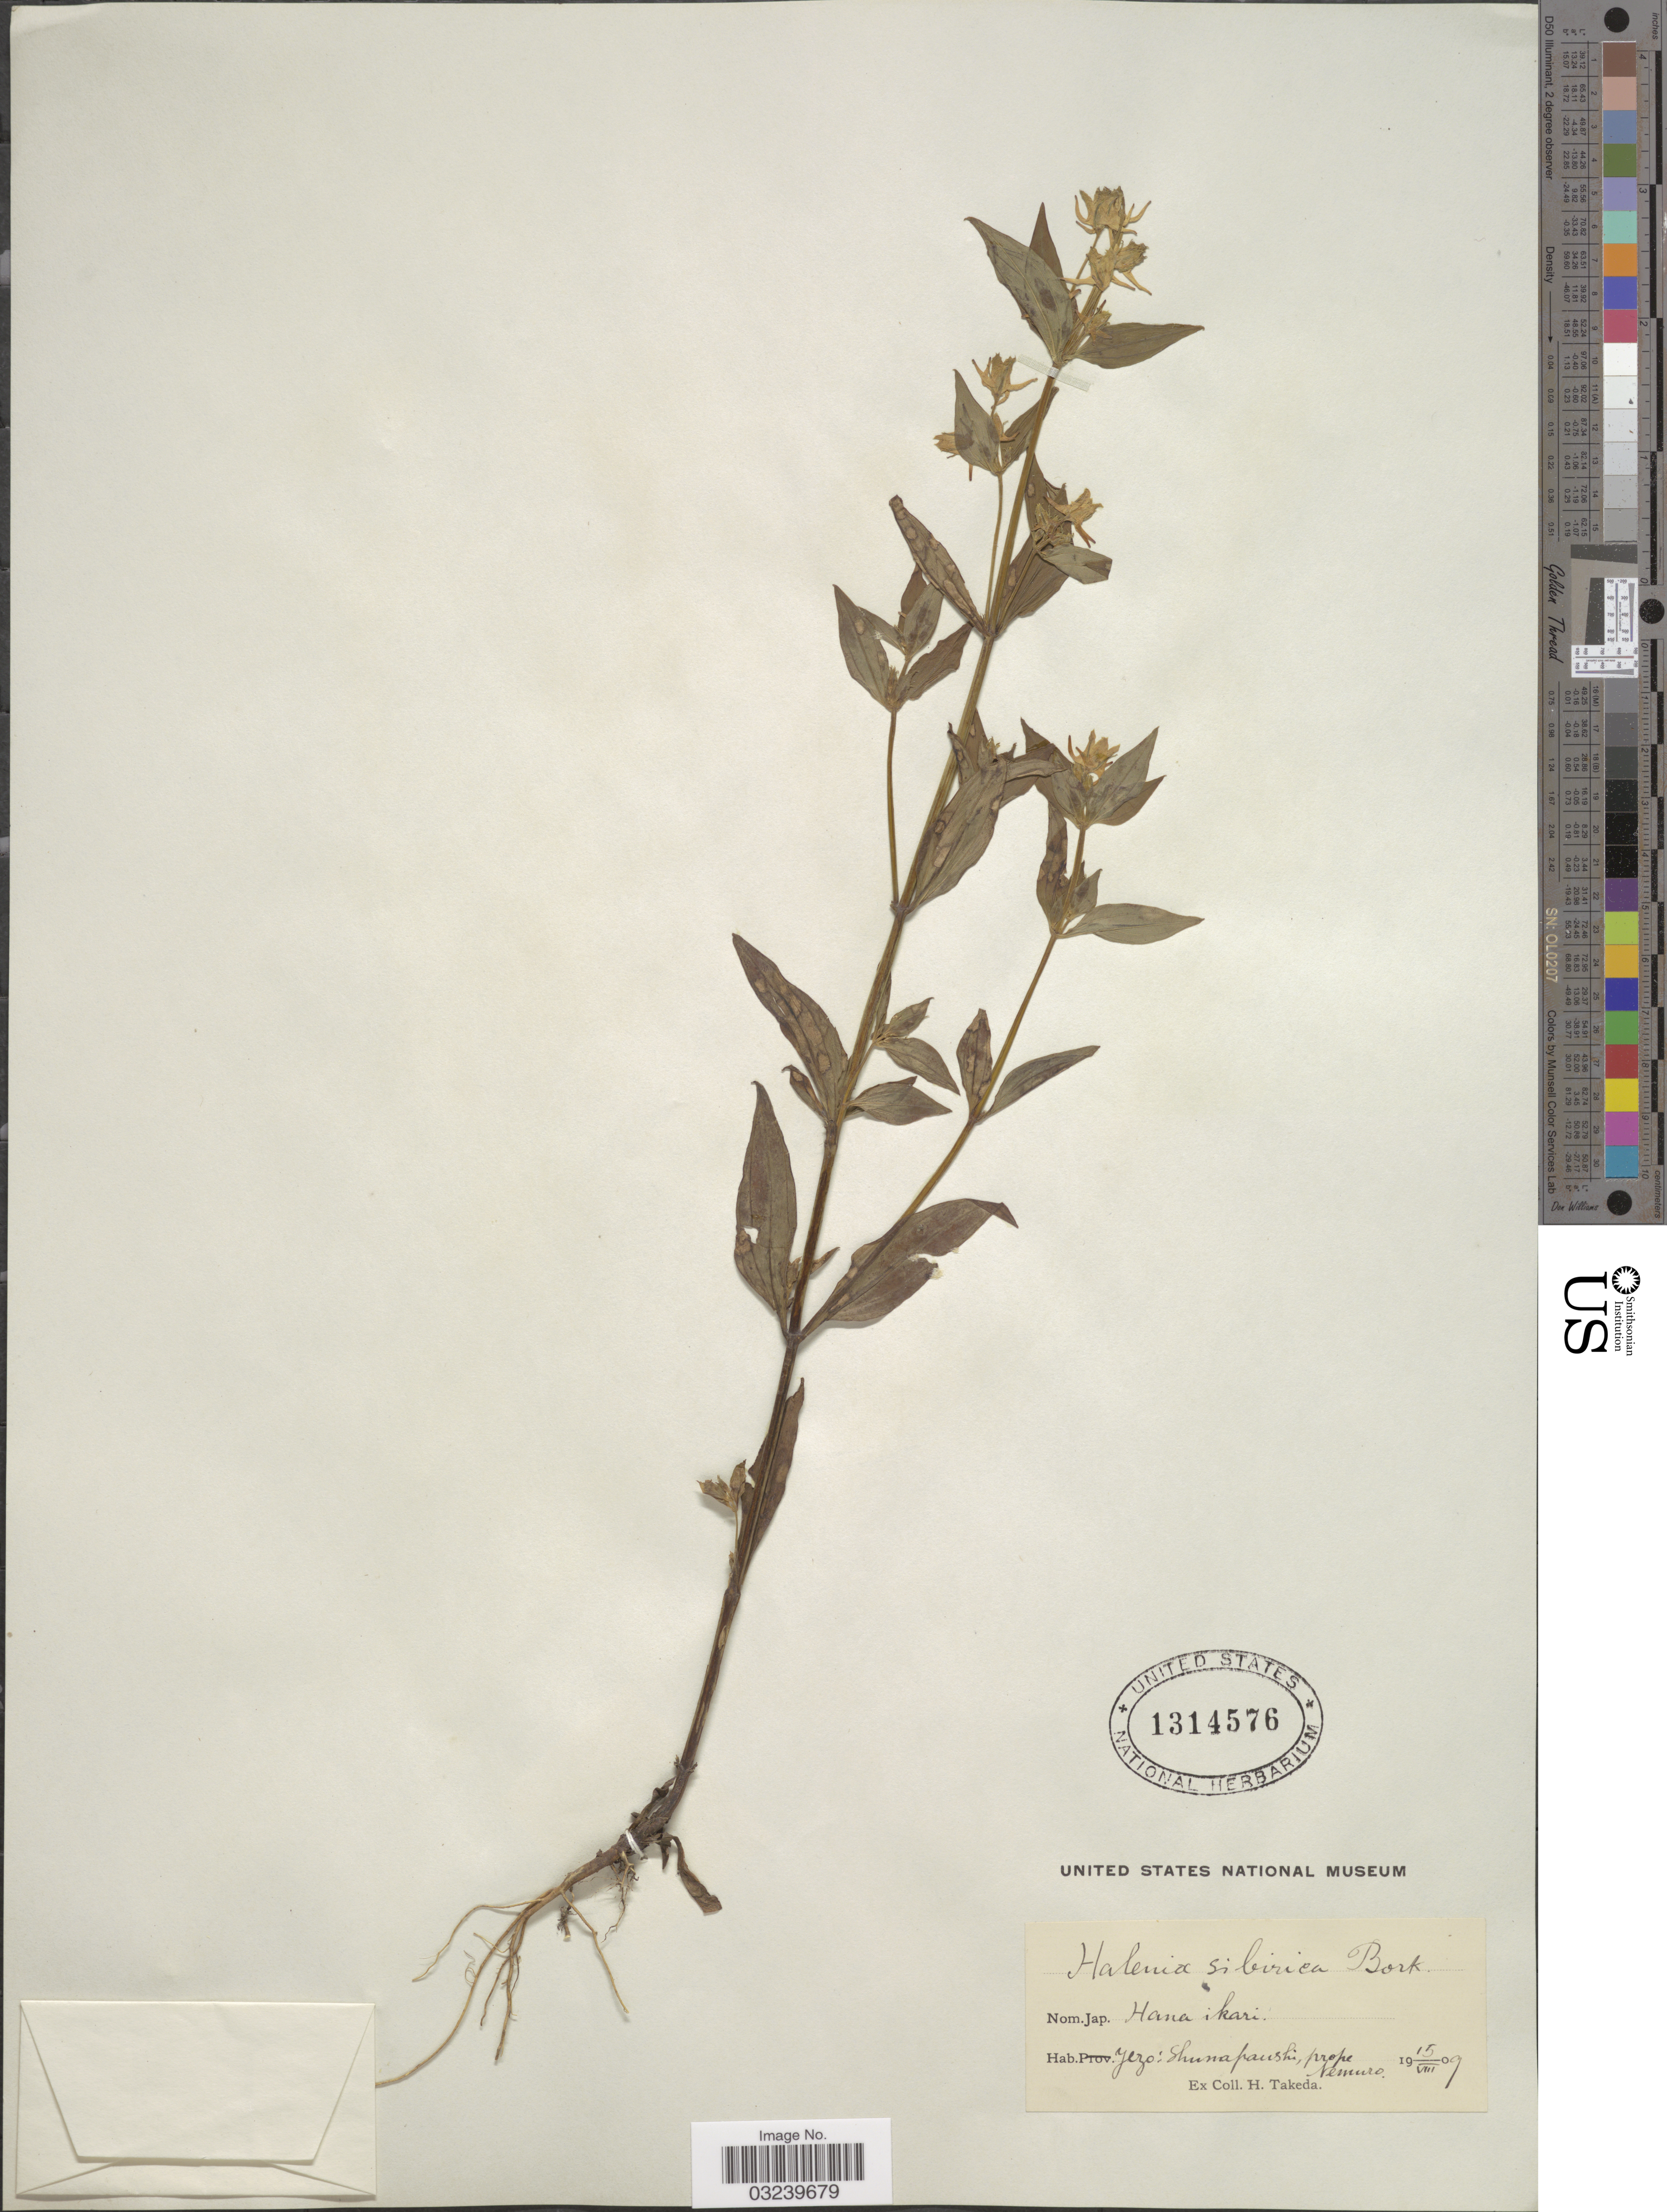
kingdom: Plantae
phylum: Tracheophyta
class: Magnoliopsida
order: Gentianales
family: Gentianaceae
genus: Halenia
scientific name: Halenia sibirica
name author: Borkh.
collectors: H. Takeda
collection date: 1909-08-15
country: Japan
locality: Yezo: Shumapaushi, prope Nemuro.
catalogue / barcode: US 1314576